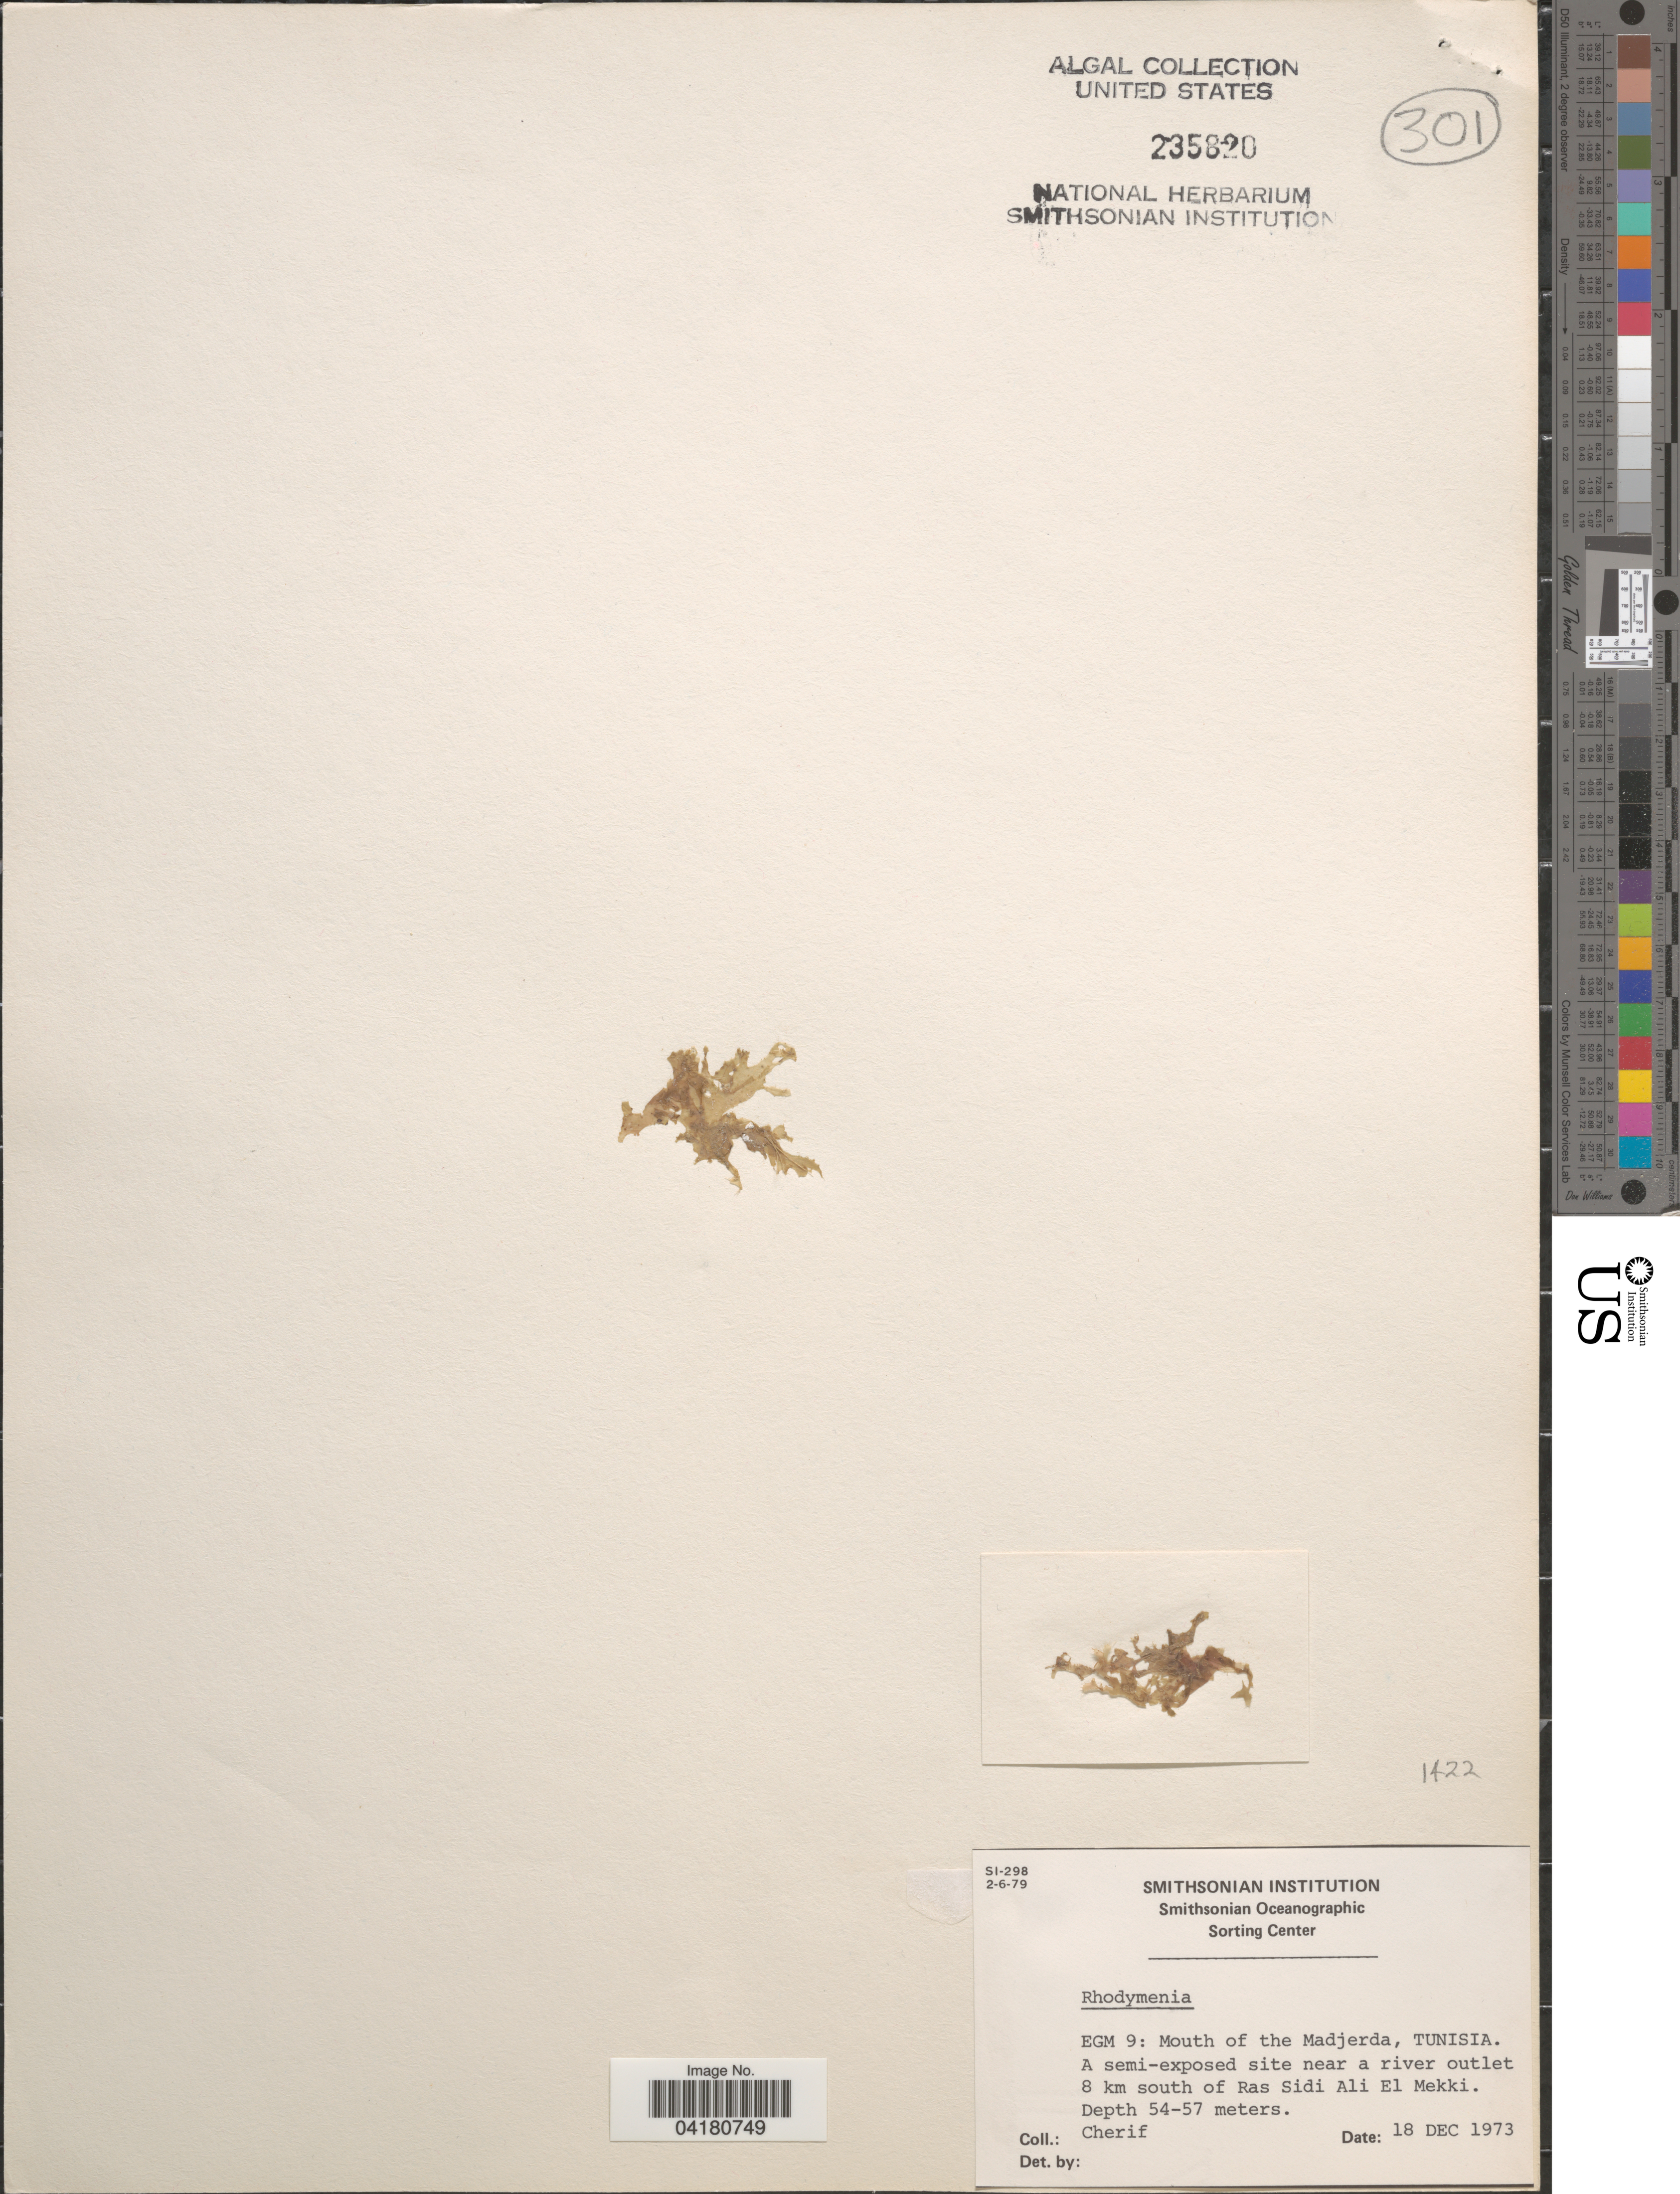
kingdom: Plantae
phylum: Rhodophyta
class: Florideophyceae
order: Rhodymeniales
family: Rhodymeniaceae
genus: Rhodymenia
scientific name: Rhodymenia sp.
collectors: -. Cherif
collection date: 1973-12-18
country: Tunisia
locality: EGM 9: Mouth of the Madjerda. A semi-exposed site near a river outlet 8 km south of Ras Sidi Ali El Mekki.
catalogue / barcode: US 235820